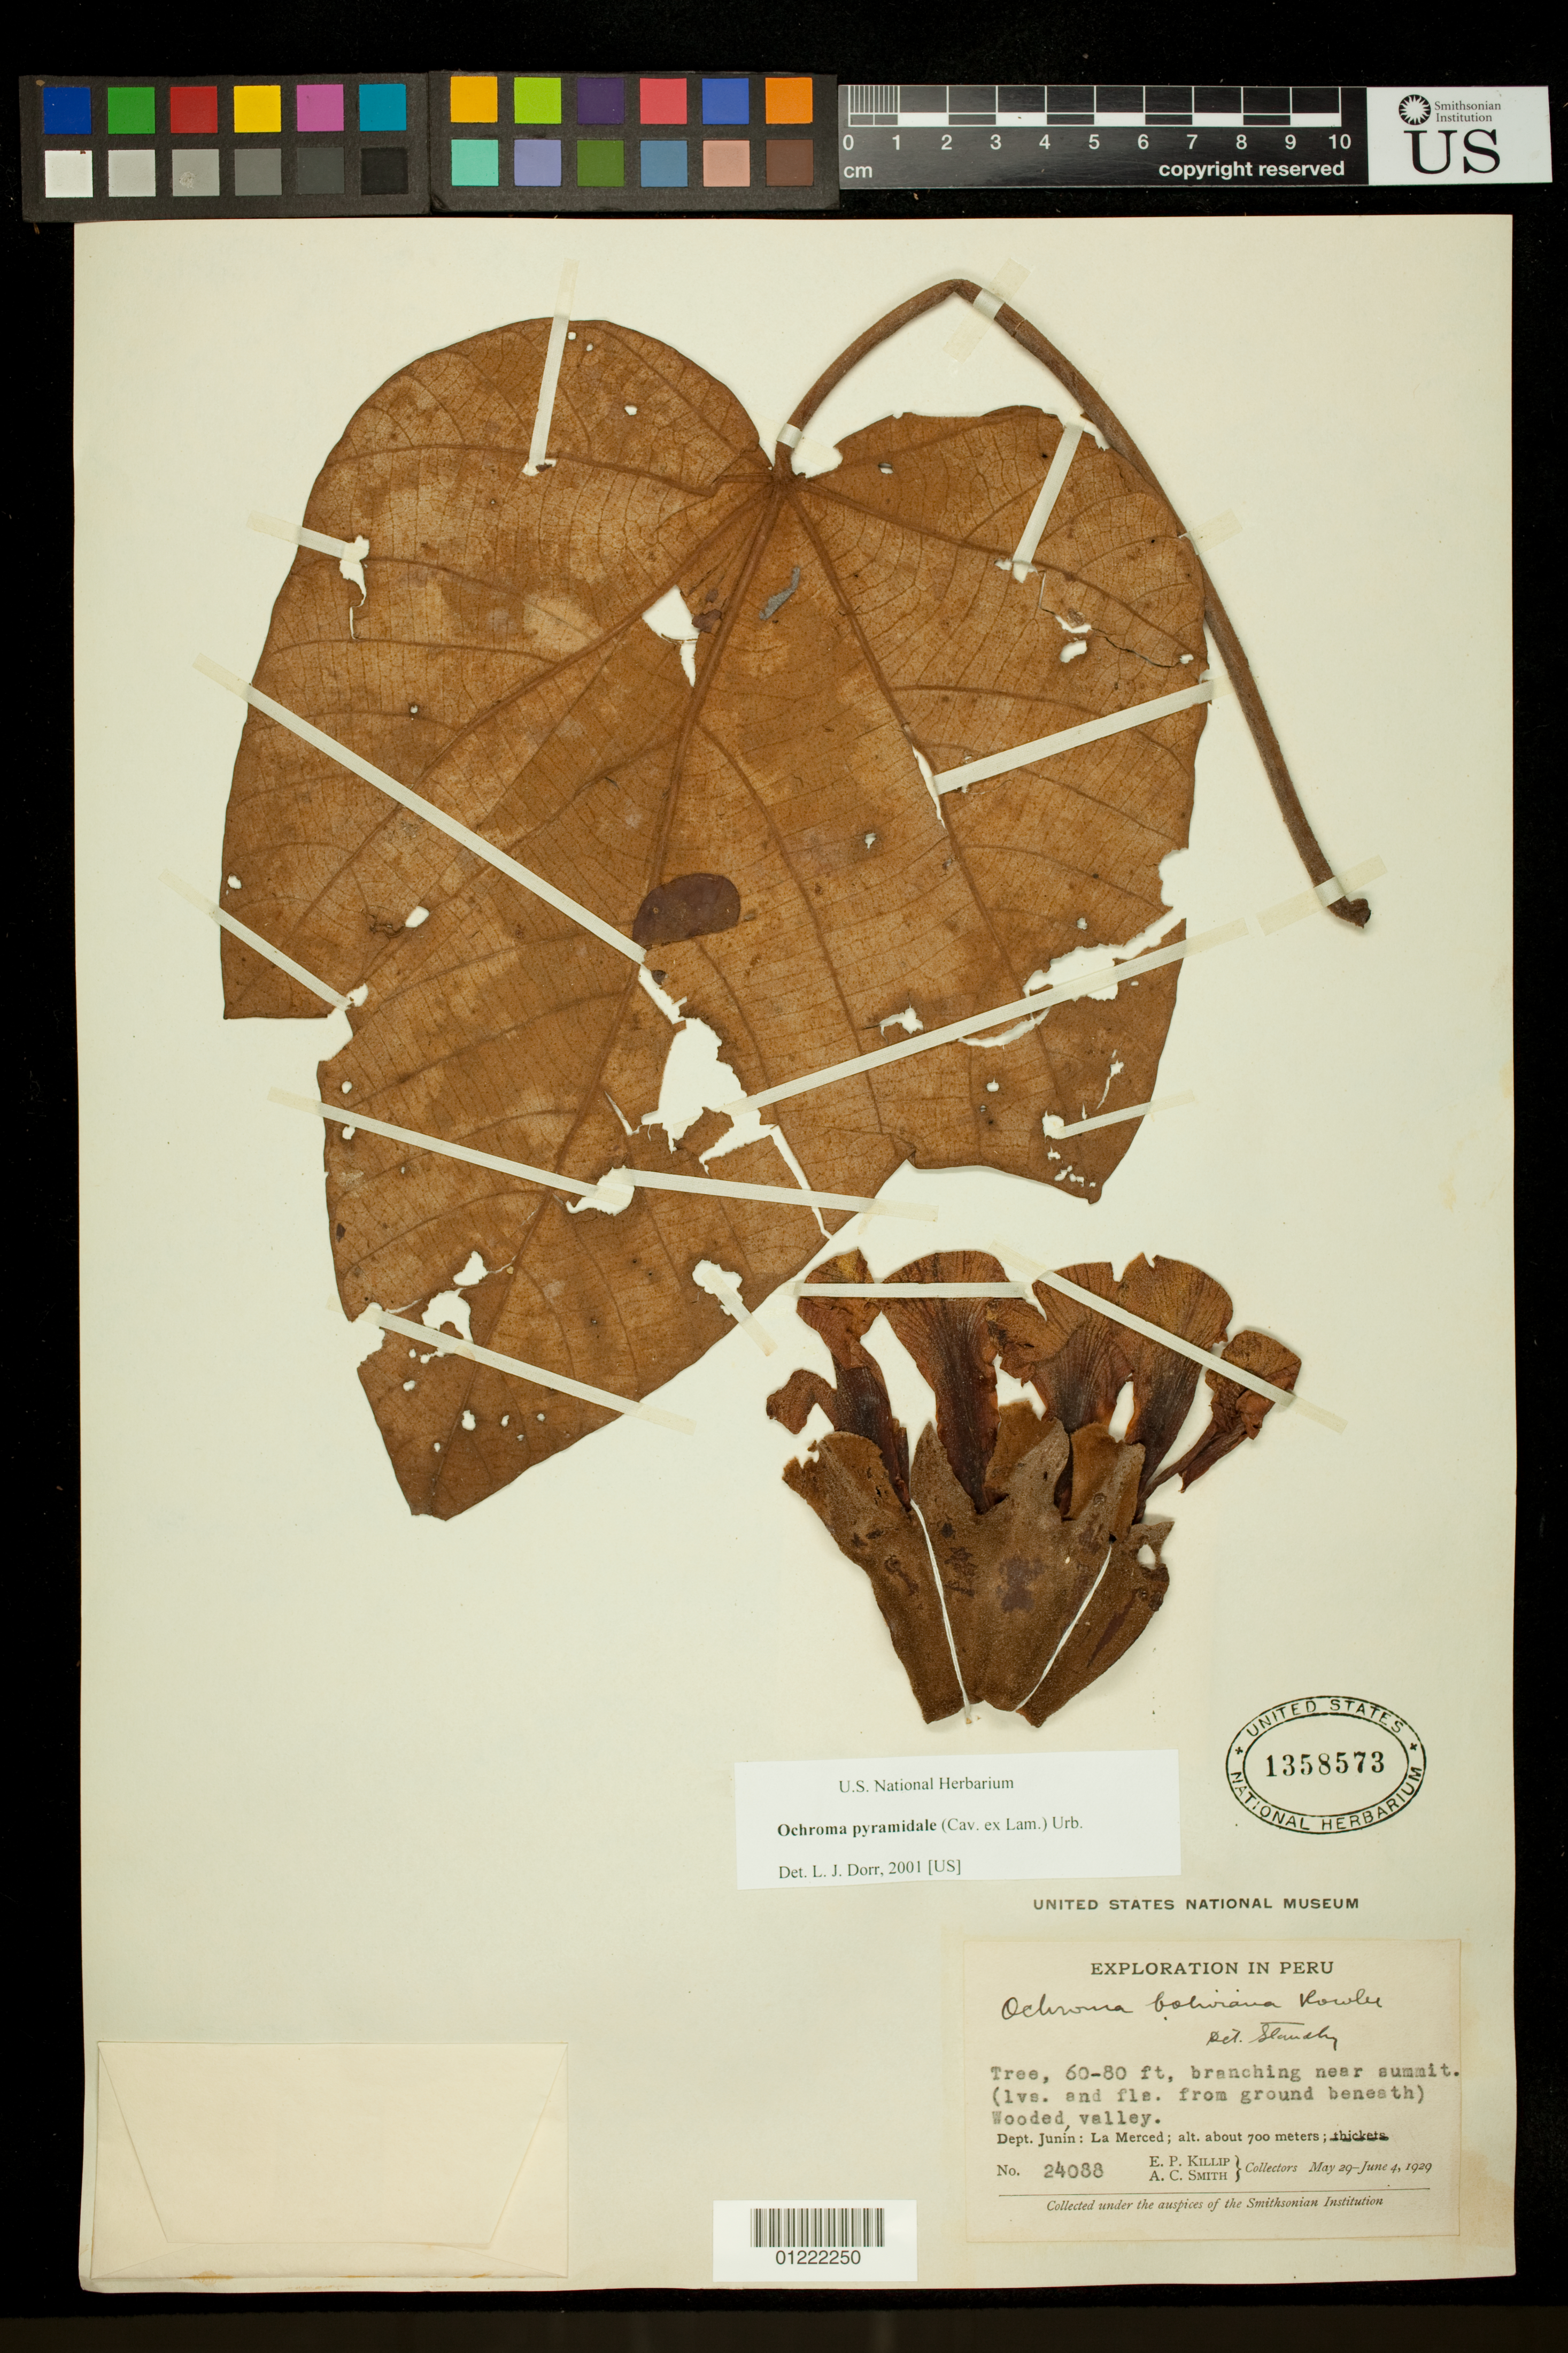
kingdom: Plantae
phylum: Tracheophyta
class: Magnoliopsida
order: Malvales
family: Malvaceae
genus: Ochroma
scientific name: Ochroma pyramidale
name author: (Cav. ex Lam.) Urb.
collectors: E. P. Killip & A. C. Smith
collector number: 24088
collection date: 1929-05-29/1929-06-04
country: Peru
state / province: Junín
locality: La Merced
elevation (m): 700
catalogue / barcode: US 1358573